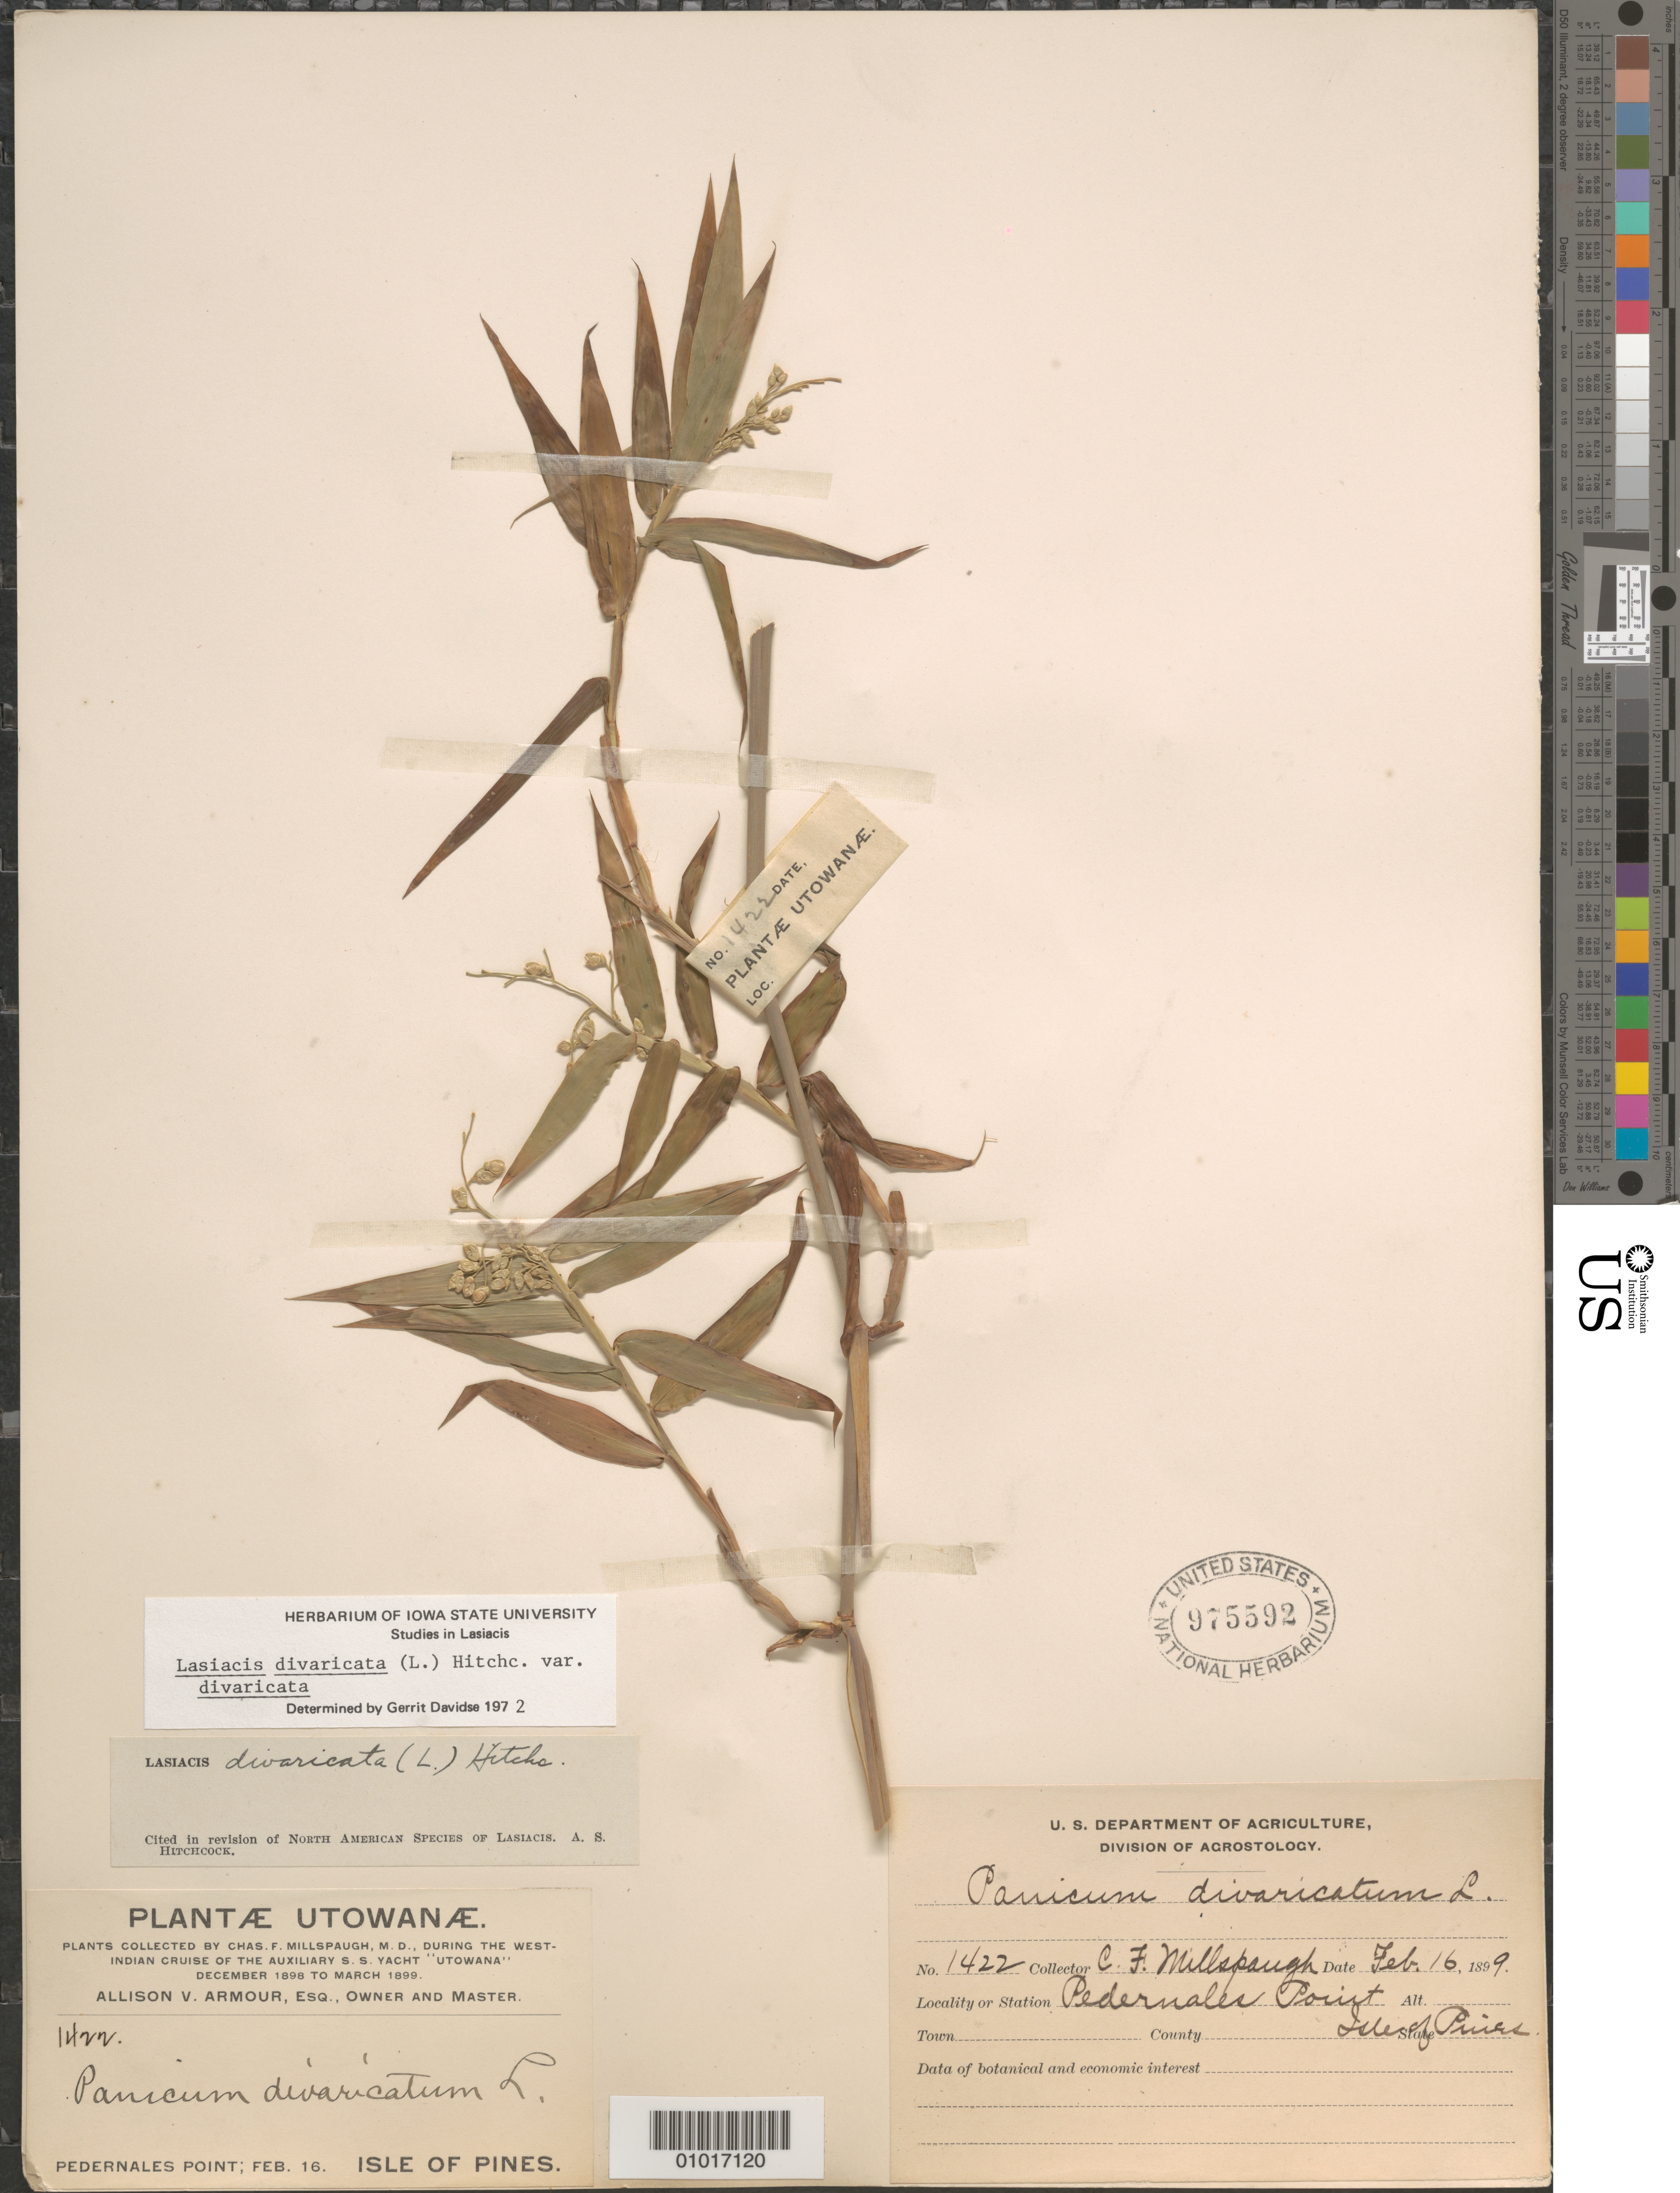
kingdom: Plantae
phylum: Tracheophyta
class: Liliopsida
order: Poales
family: Poaceae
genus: Lasiacis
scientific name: Lasiacis divaricata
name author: (L.) Hitchc.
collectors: C. F. Millspaugh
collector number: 1422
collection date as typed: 16 Feb 1899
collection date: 1899-02-16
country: Cuba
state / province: Isla de la Juventud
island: Isla de la Juventud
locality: Pedernales Point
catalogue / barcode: US 975592